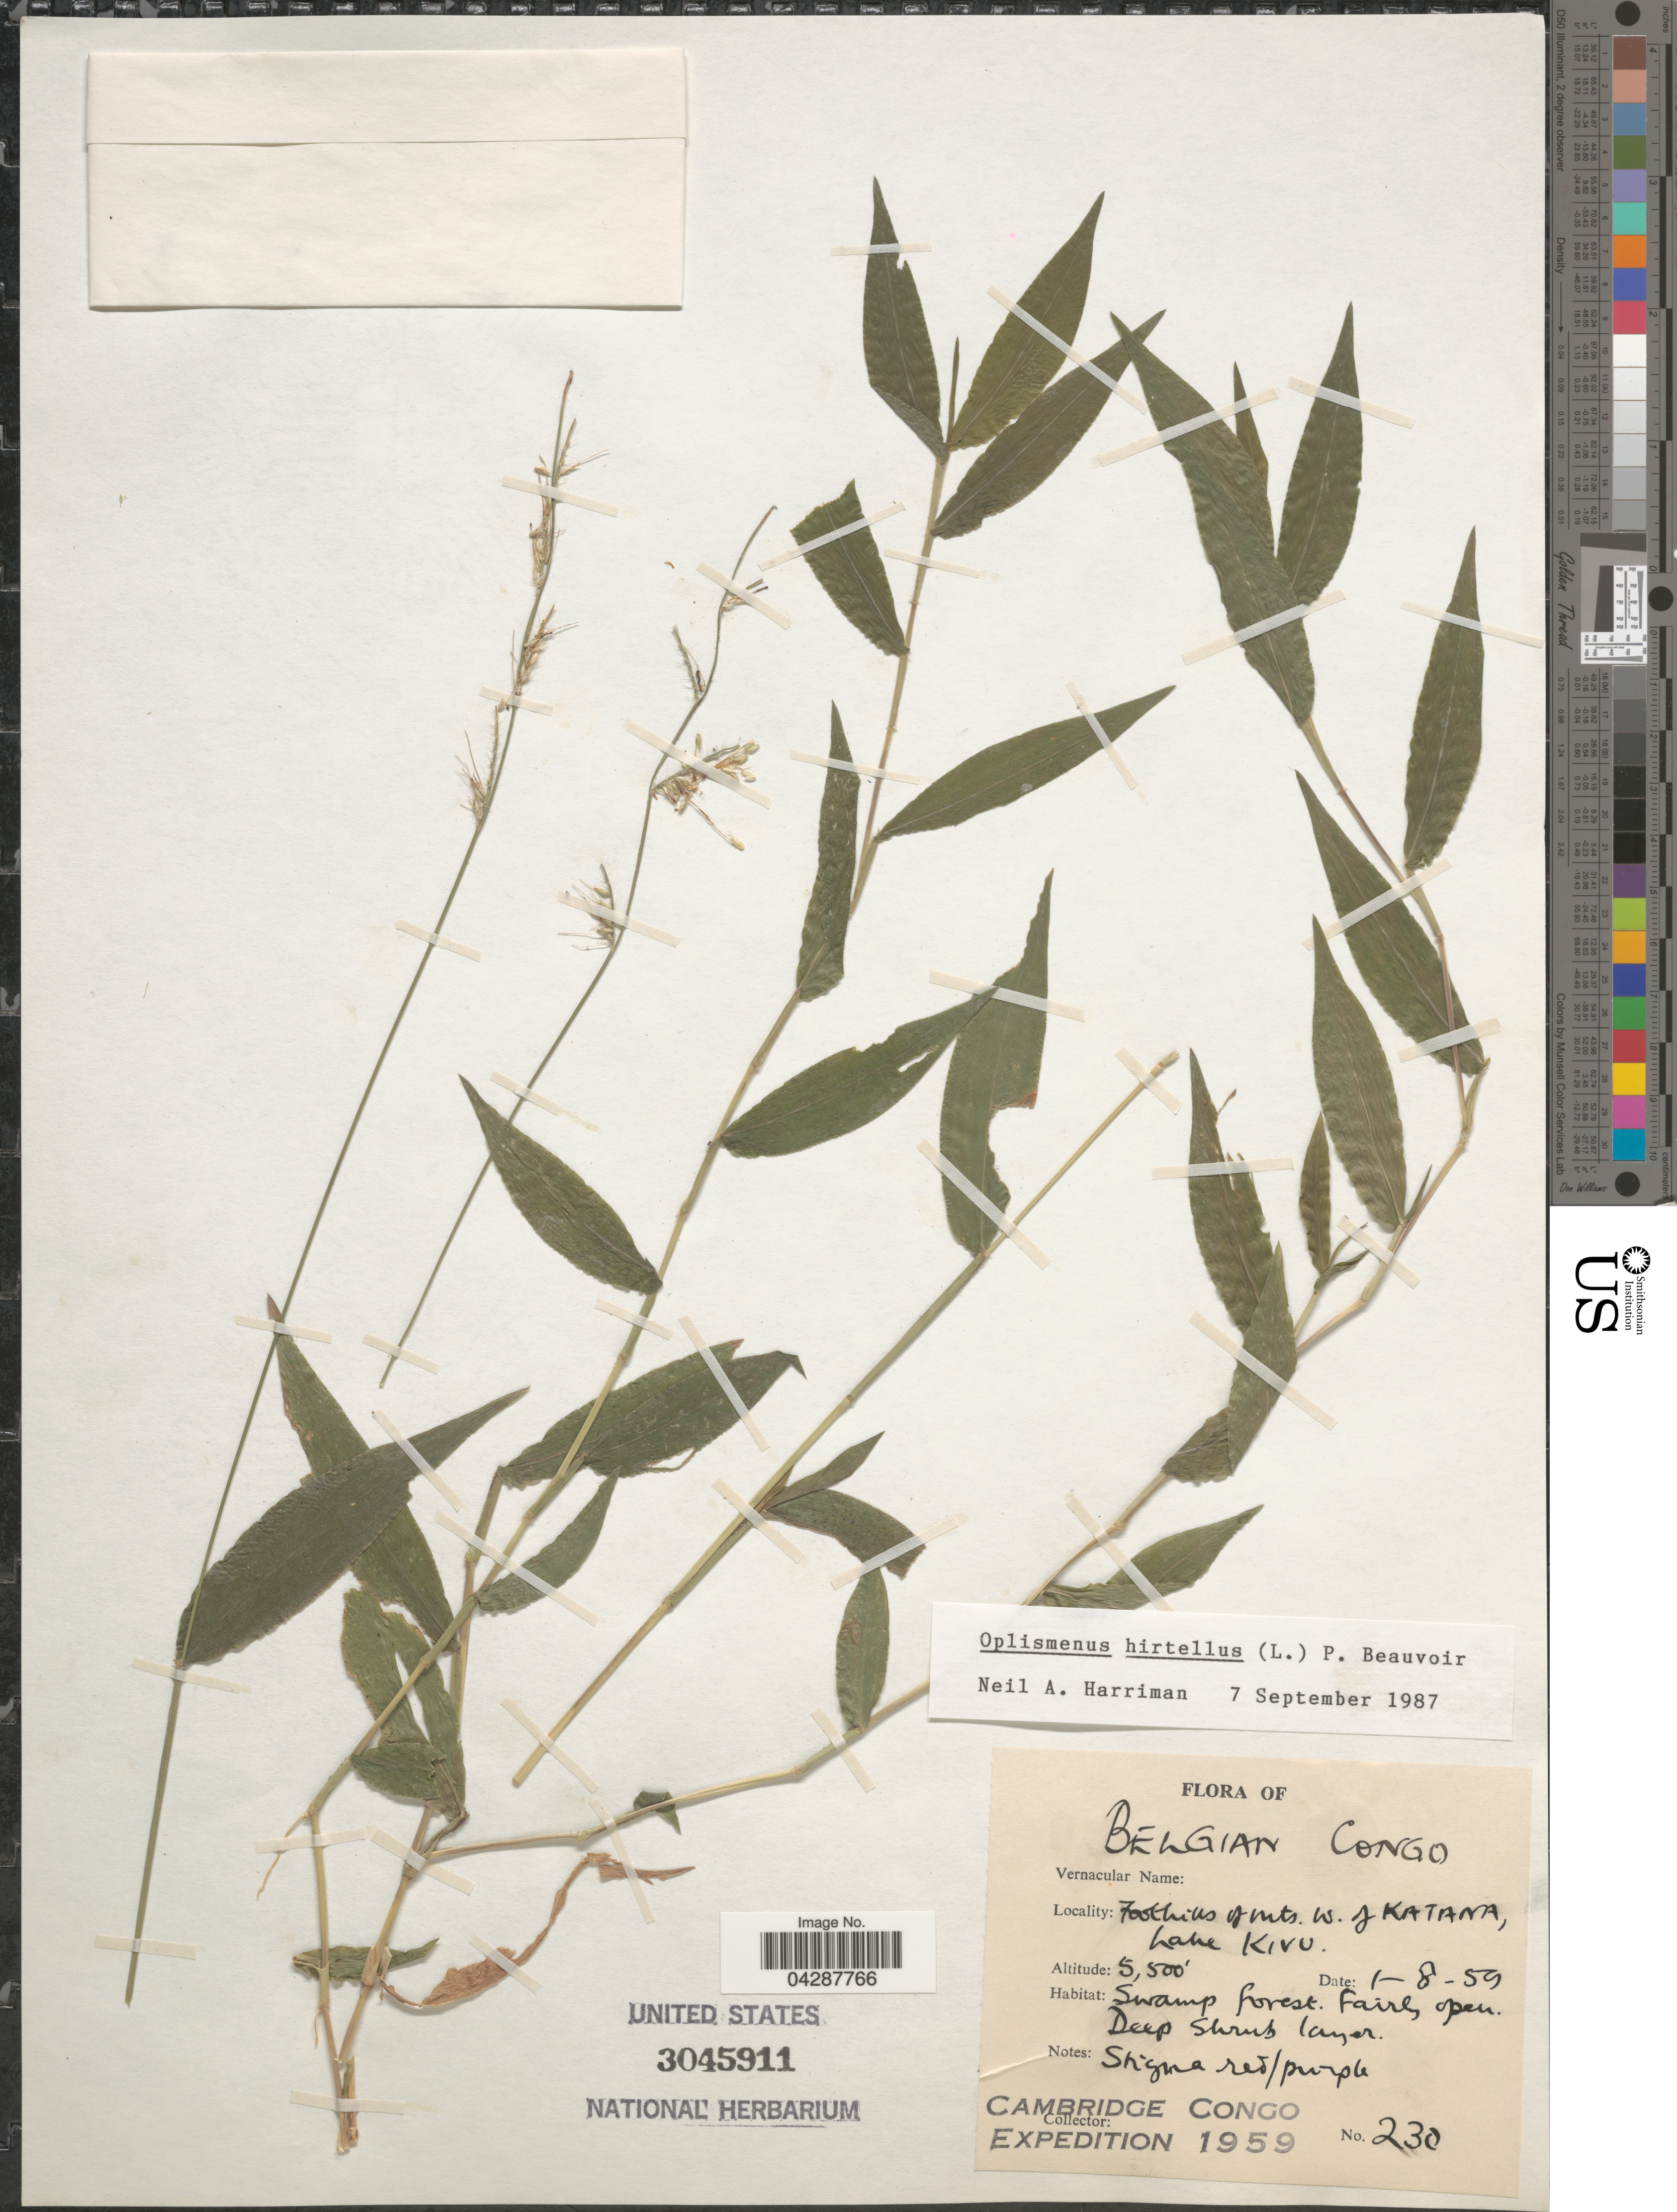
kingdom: Plantae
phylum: Tracheophyta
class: Liliopsida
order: Poales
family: Poaceae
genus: Oplismenus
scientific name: Oplismenus hirtellus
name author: (L.) P. Beauv.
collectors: Cambridge Congo Expedition 1959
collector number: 230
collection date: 1959-08-01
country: Congo, Democratic Republic of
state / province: Sud-Kivu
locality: Foothills of mts. w. of Katana, Lake Kivu.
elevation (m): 1676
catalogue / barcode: US 3045911